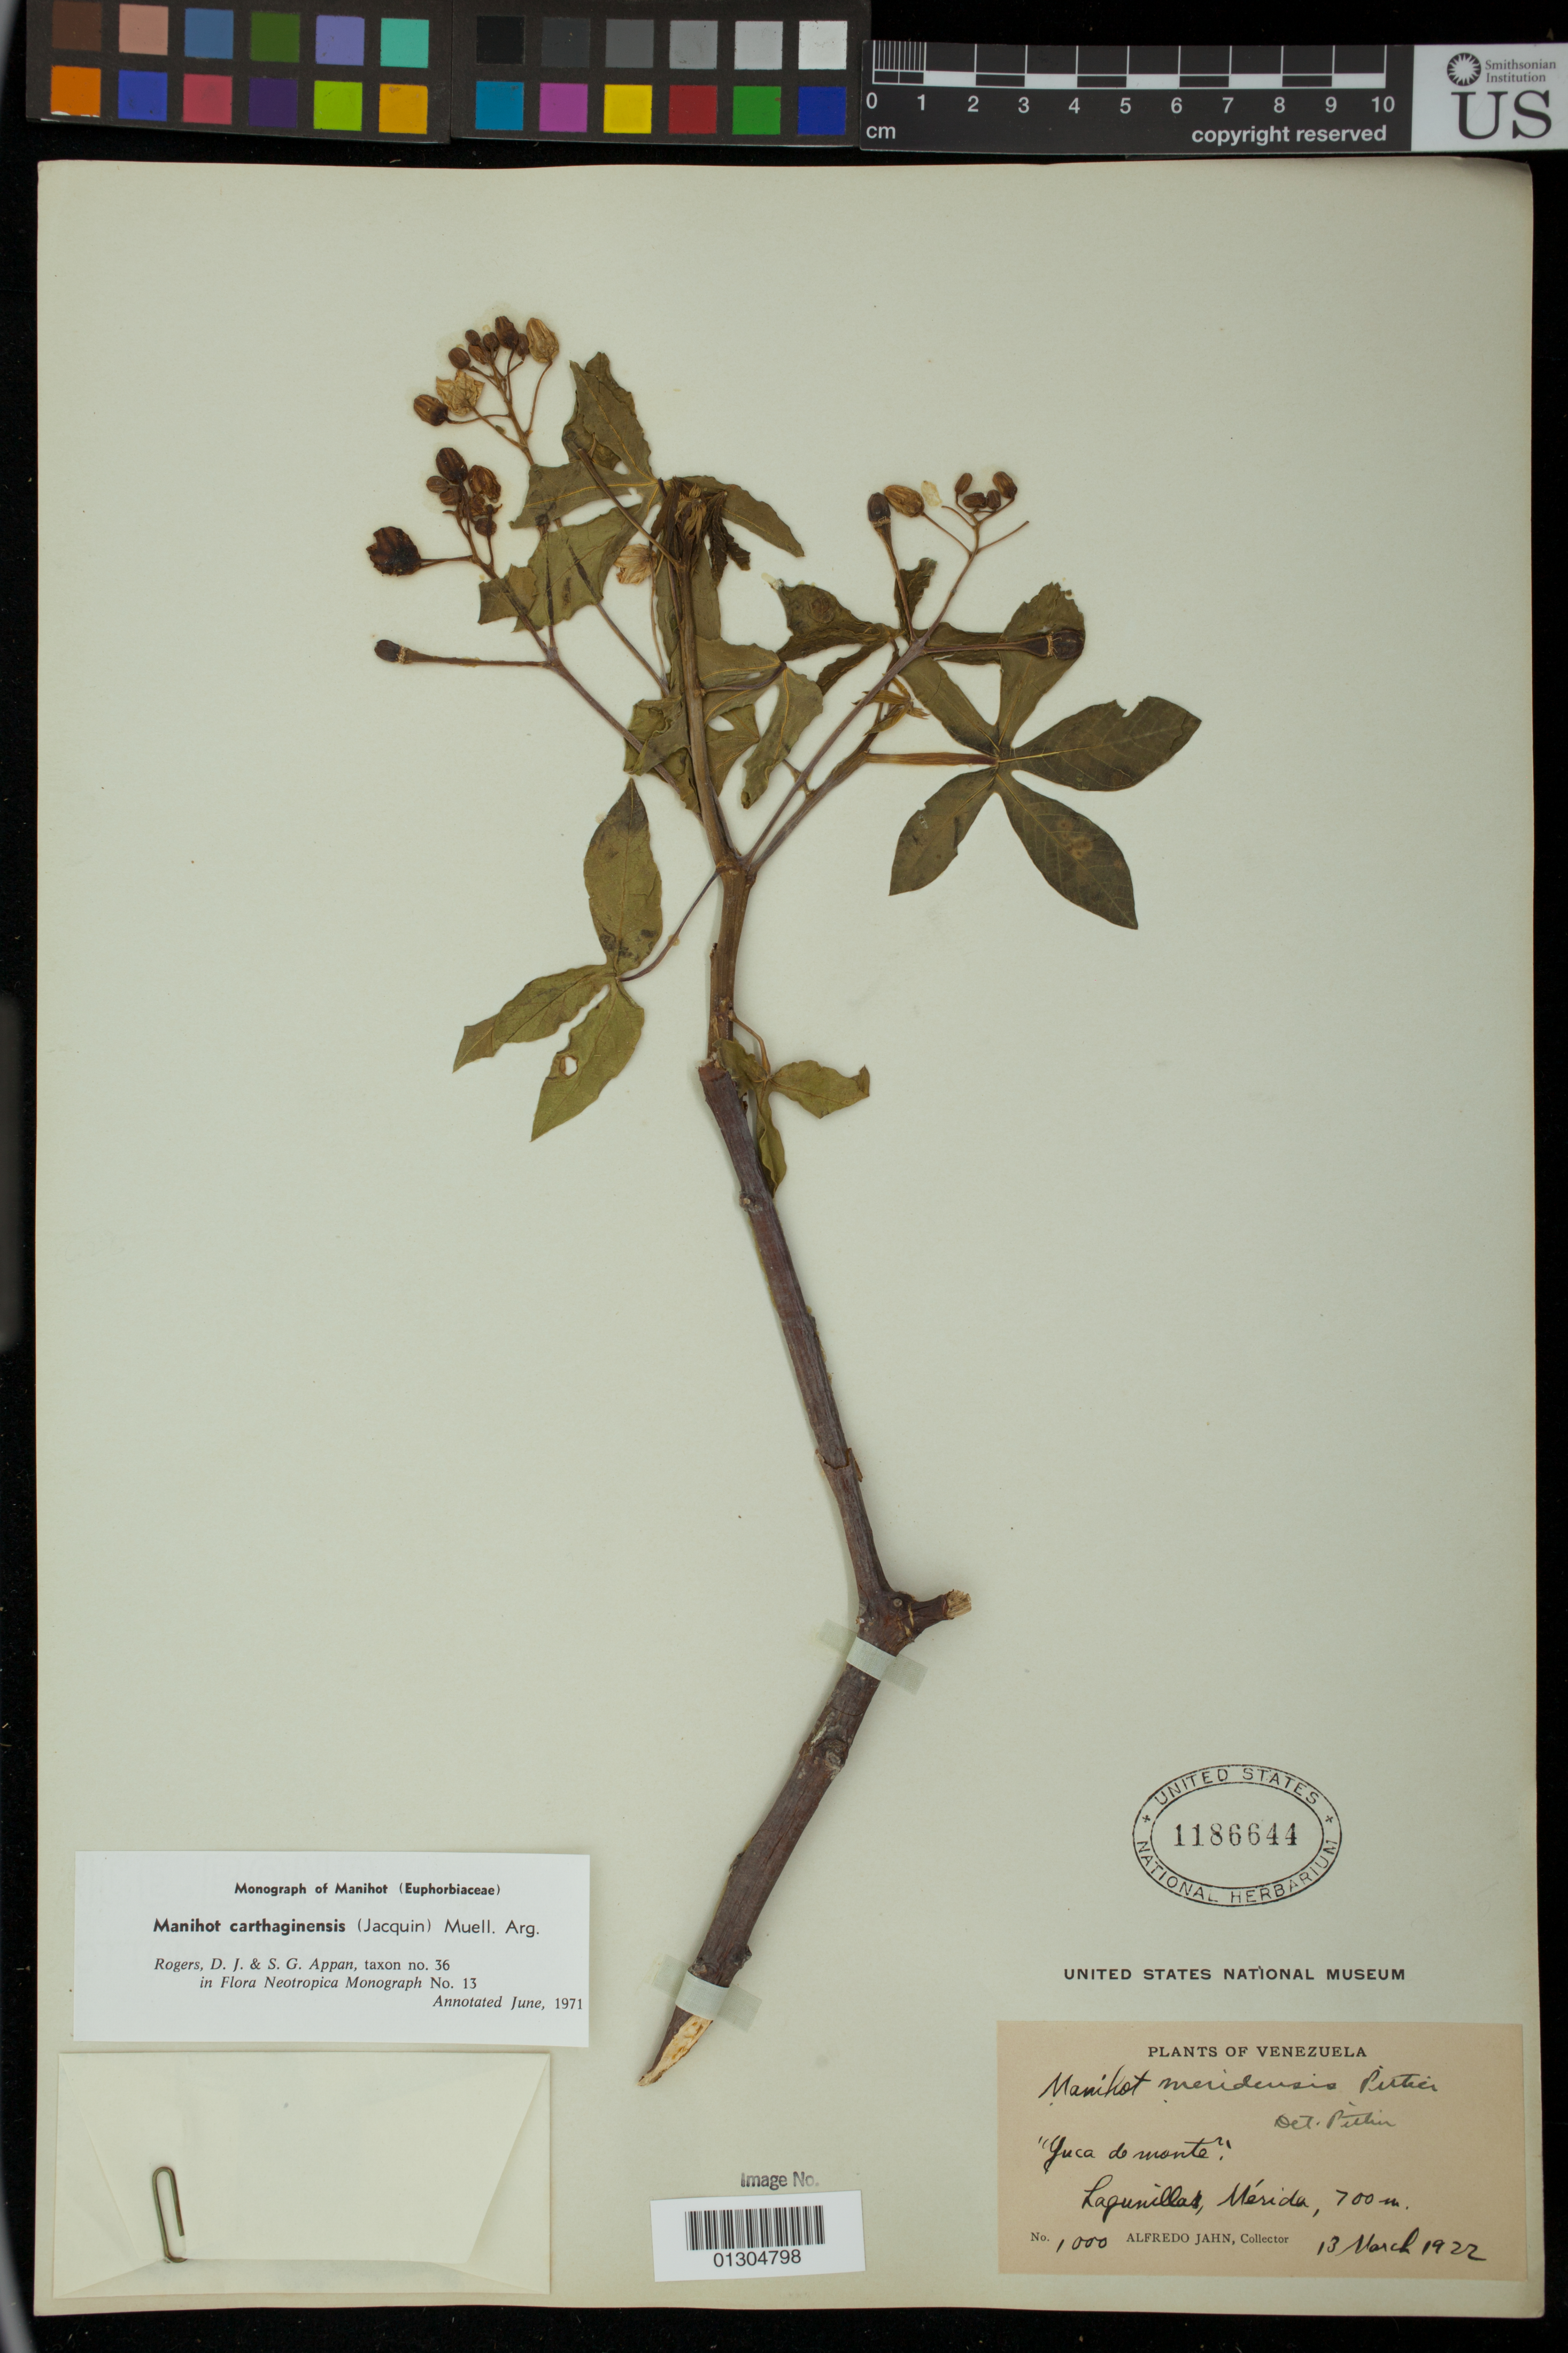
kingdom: Plantae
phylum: Tracheophyta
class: Magnoliopsida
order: Malpighiales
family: Euphorbiaceae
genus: Manihot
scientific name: Manihot carthagenensis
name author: (Jacq.) Müll. Arg.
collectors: A. Jahn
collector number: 1000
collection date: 1922-03-13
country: Venezuela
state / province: Mérida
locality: Lagunillas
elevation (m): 700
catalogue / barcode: US 1186644